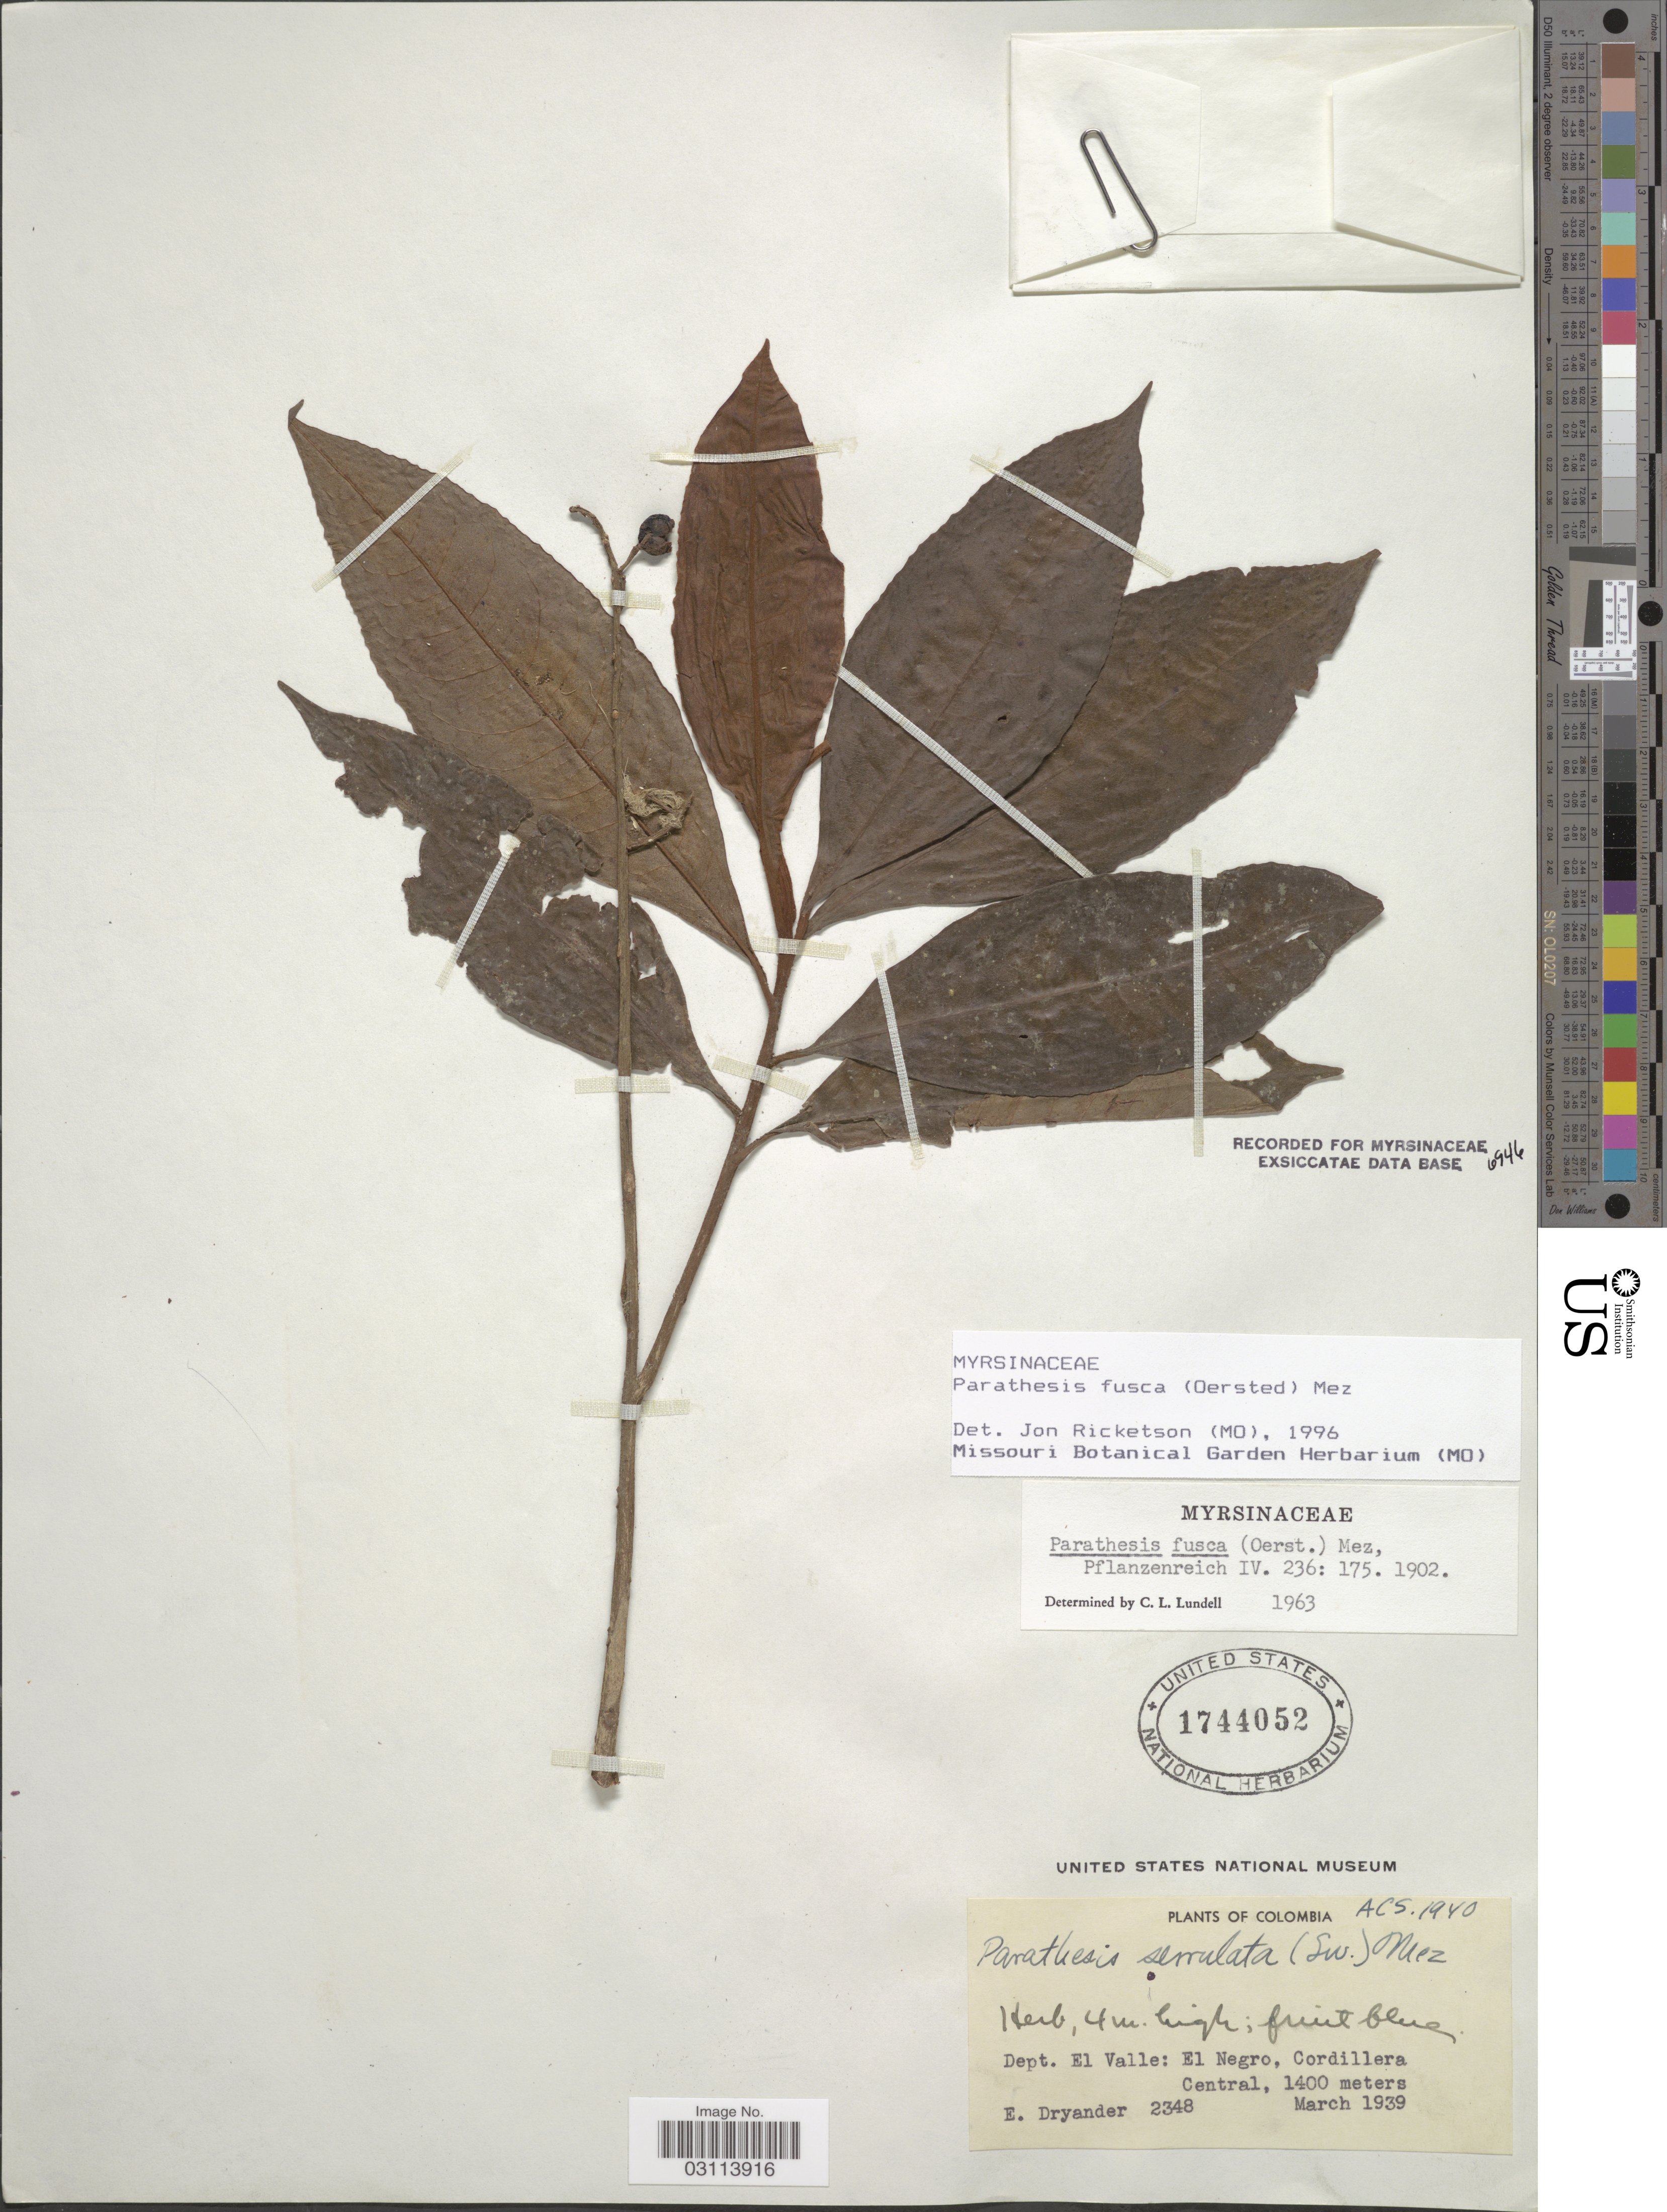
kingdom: Plantae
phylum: Tracheophyta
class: Magnoliopsida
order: Ericales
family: Primulaceae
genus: Parathesis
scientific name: Parathesis fusca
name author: (Oerst.) Mez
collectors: E. Dryander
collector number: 2348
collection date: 1939-03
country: Colombia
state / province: Valle del Cauca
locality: Dept. El Valle: El Negro, Cordillera Central.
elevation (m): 1400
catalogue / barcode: US 1744052